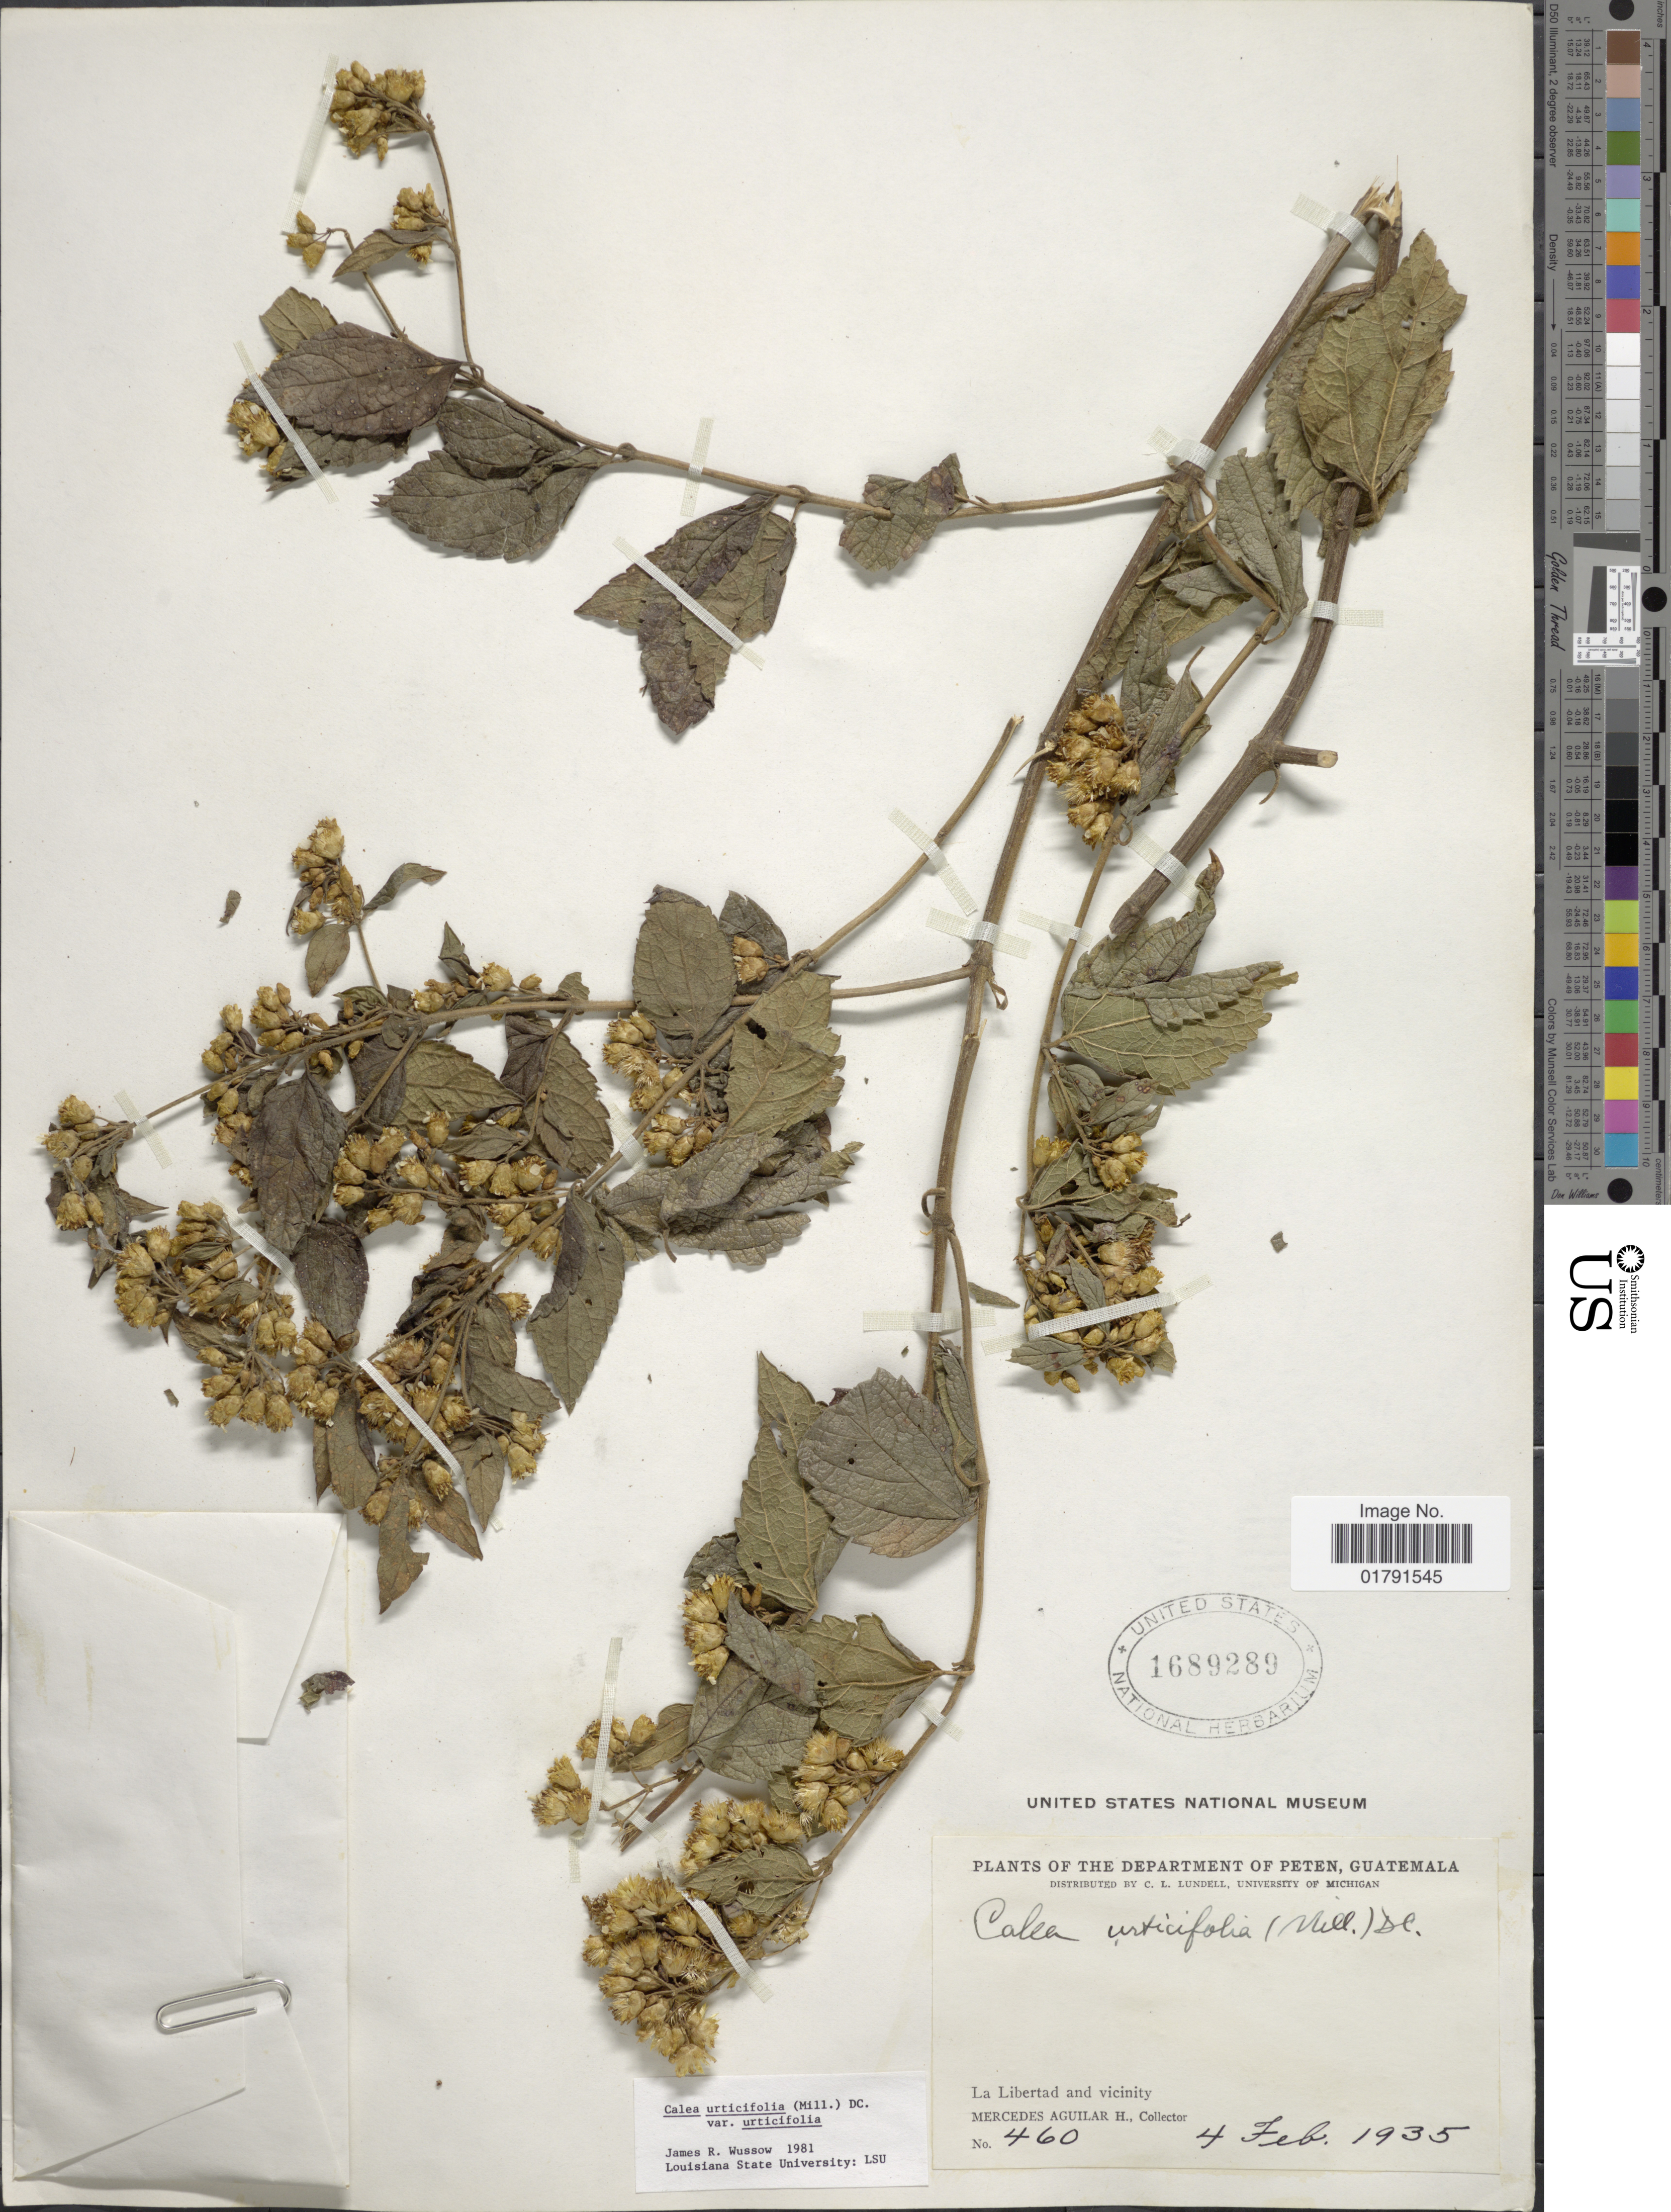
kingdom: Plantae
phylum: Tracheophyta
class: Magnoliopsida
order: Asterales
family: Asteraceae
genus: Calea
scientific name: Calea urticifolia var. urticifolia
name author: (Mill.) DC.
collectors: M. Aguilar H.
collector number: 460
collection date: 1935-02-04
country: Guatemala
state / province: El Petén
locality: La Libertad and vicinity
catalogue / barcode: US 1689289